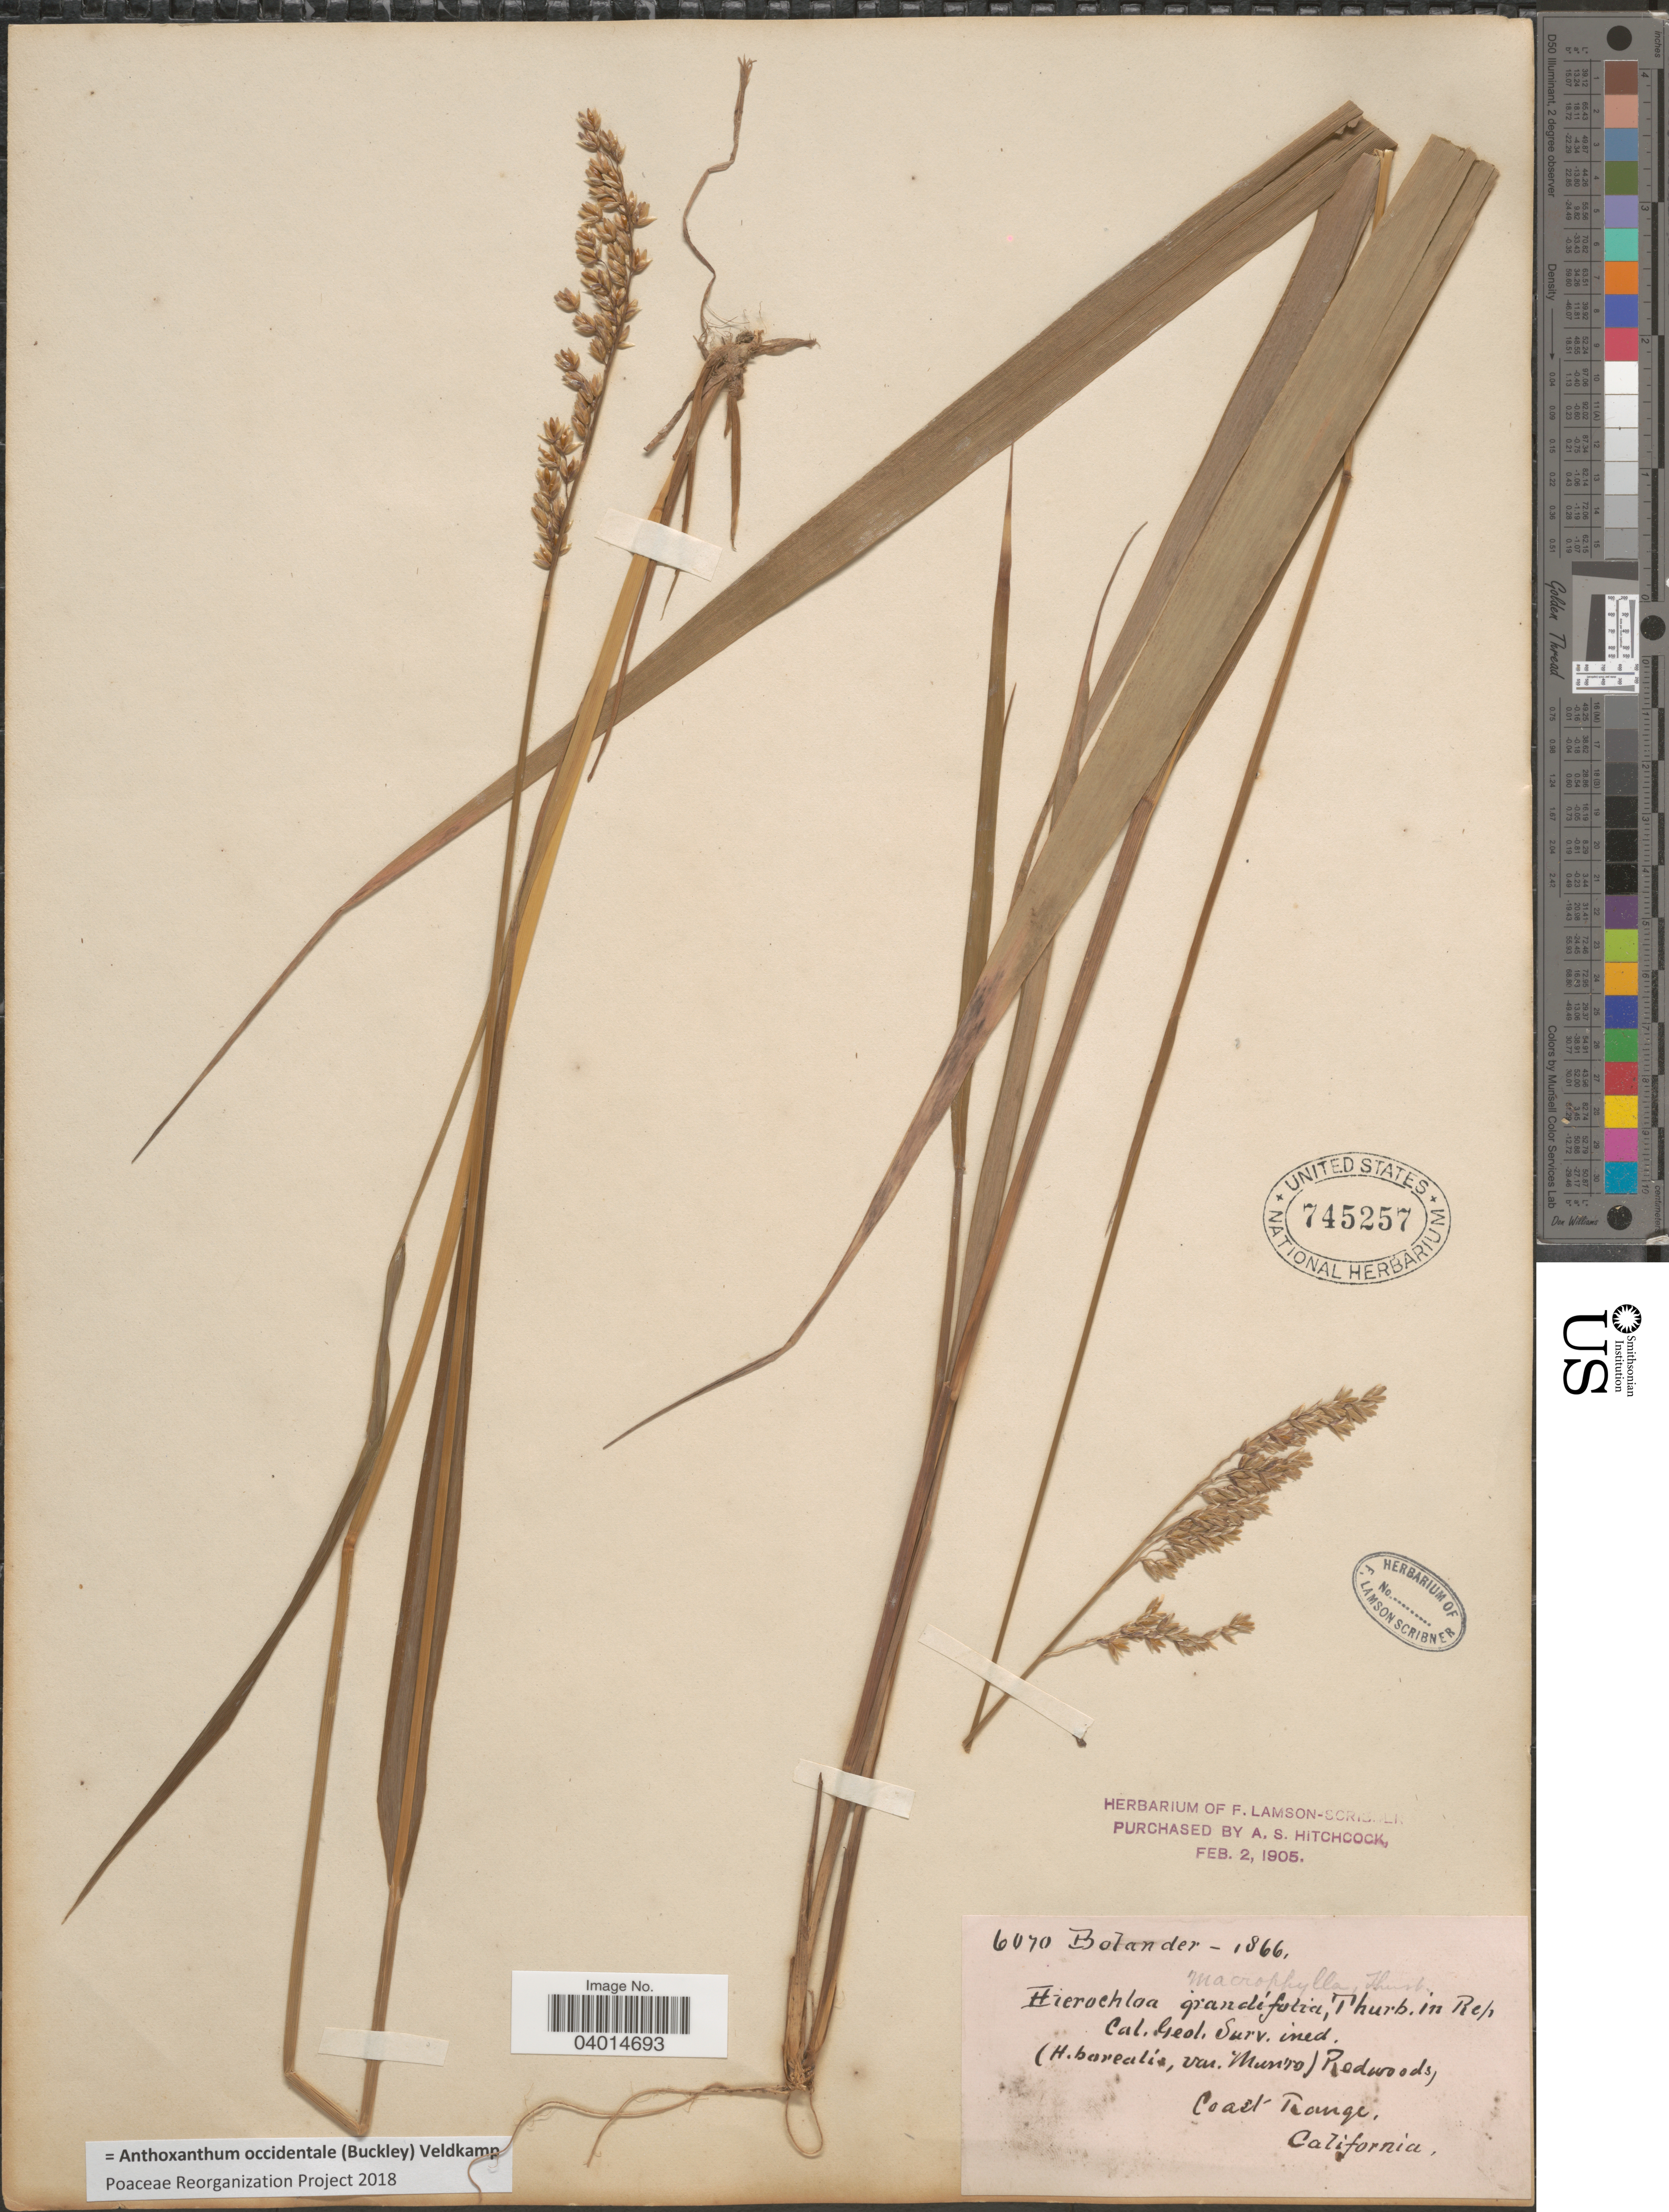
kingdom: Plantae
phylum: Tracheophyta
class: Liliopsida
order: Poales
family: Poaceae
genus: Anthoxanthum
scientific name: Anthoxanthum occidentale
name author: (Buckley) Veldkamp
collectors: H. Bolander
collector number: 6070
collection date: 1866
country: United States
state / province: California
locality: Redwoods, Coast Range.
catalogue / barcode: US 745257